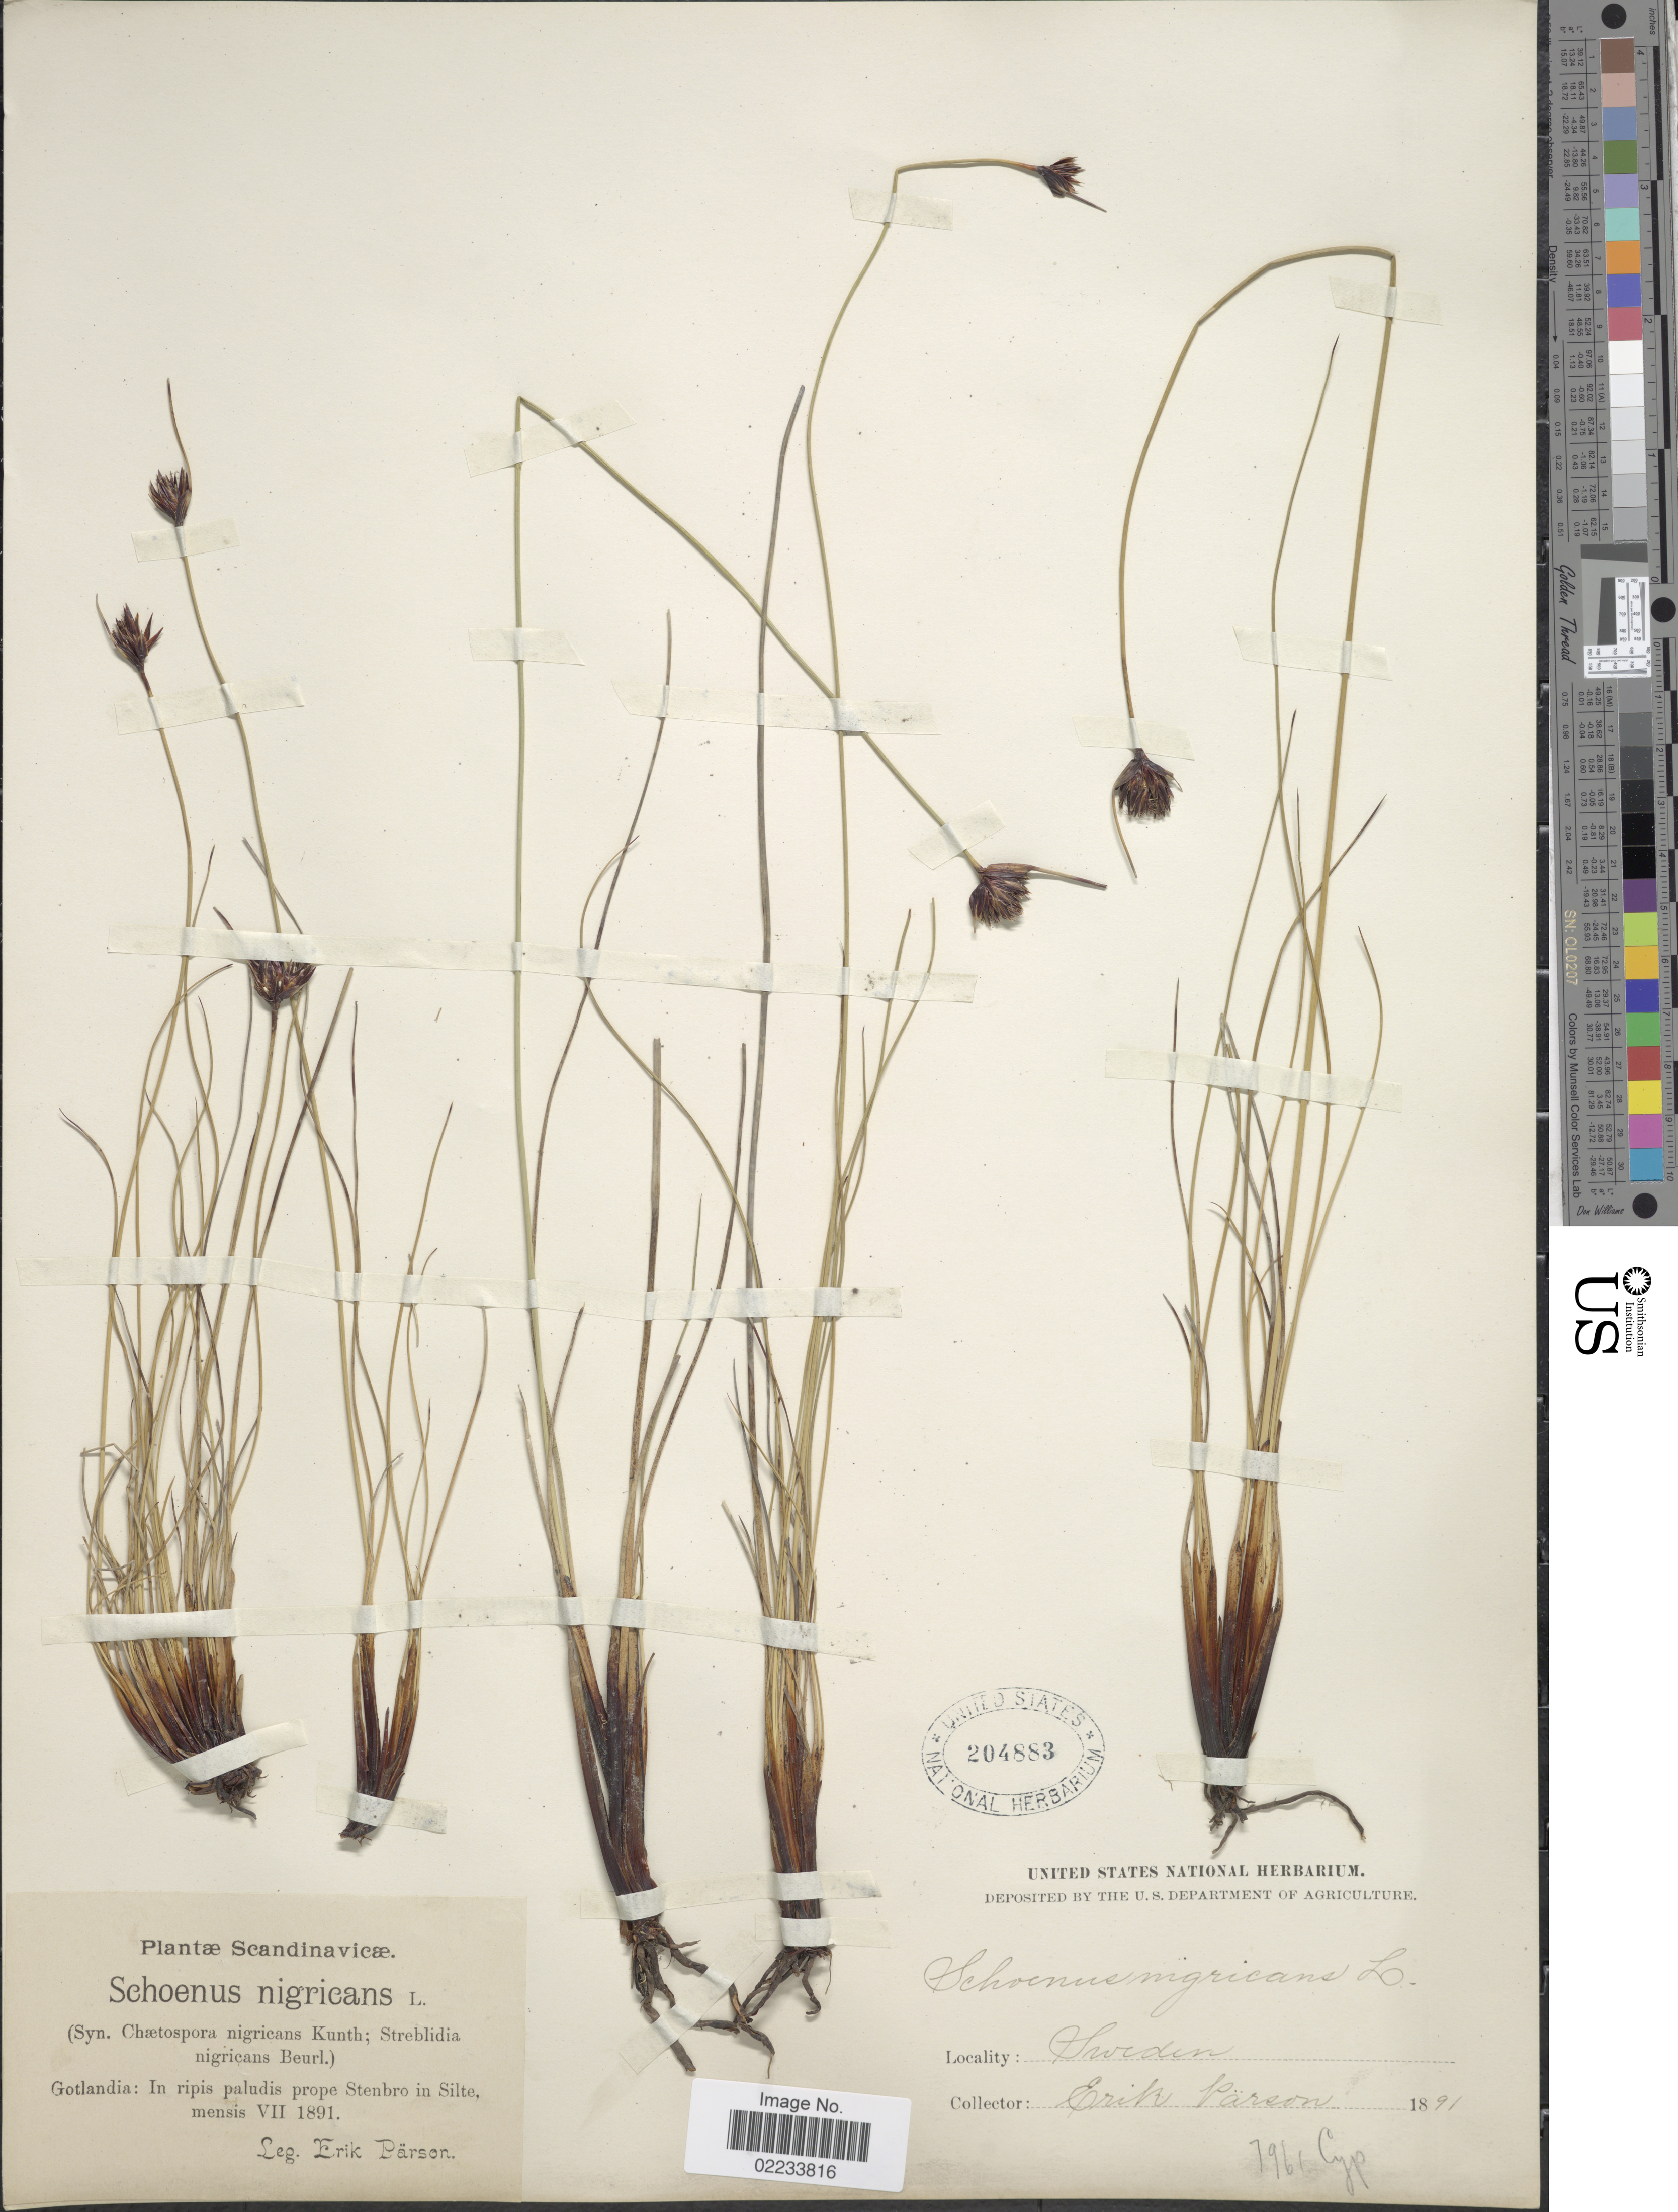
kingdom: Plantae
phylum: Tracheophyta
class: Liliopsida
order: Poales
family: Cyperaceae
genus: Schoenus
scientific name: Schoenus nigricans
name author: L.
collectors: E. Parson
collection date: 1891-07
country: Sweden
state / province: Gotland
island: Gotland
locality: Scandinavicæ: In ripis paludis prope Stenbro in Silte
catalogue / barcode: US 204883